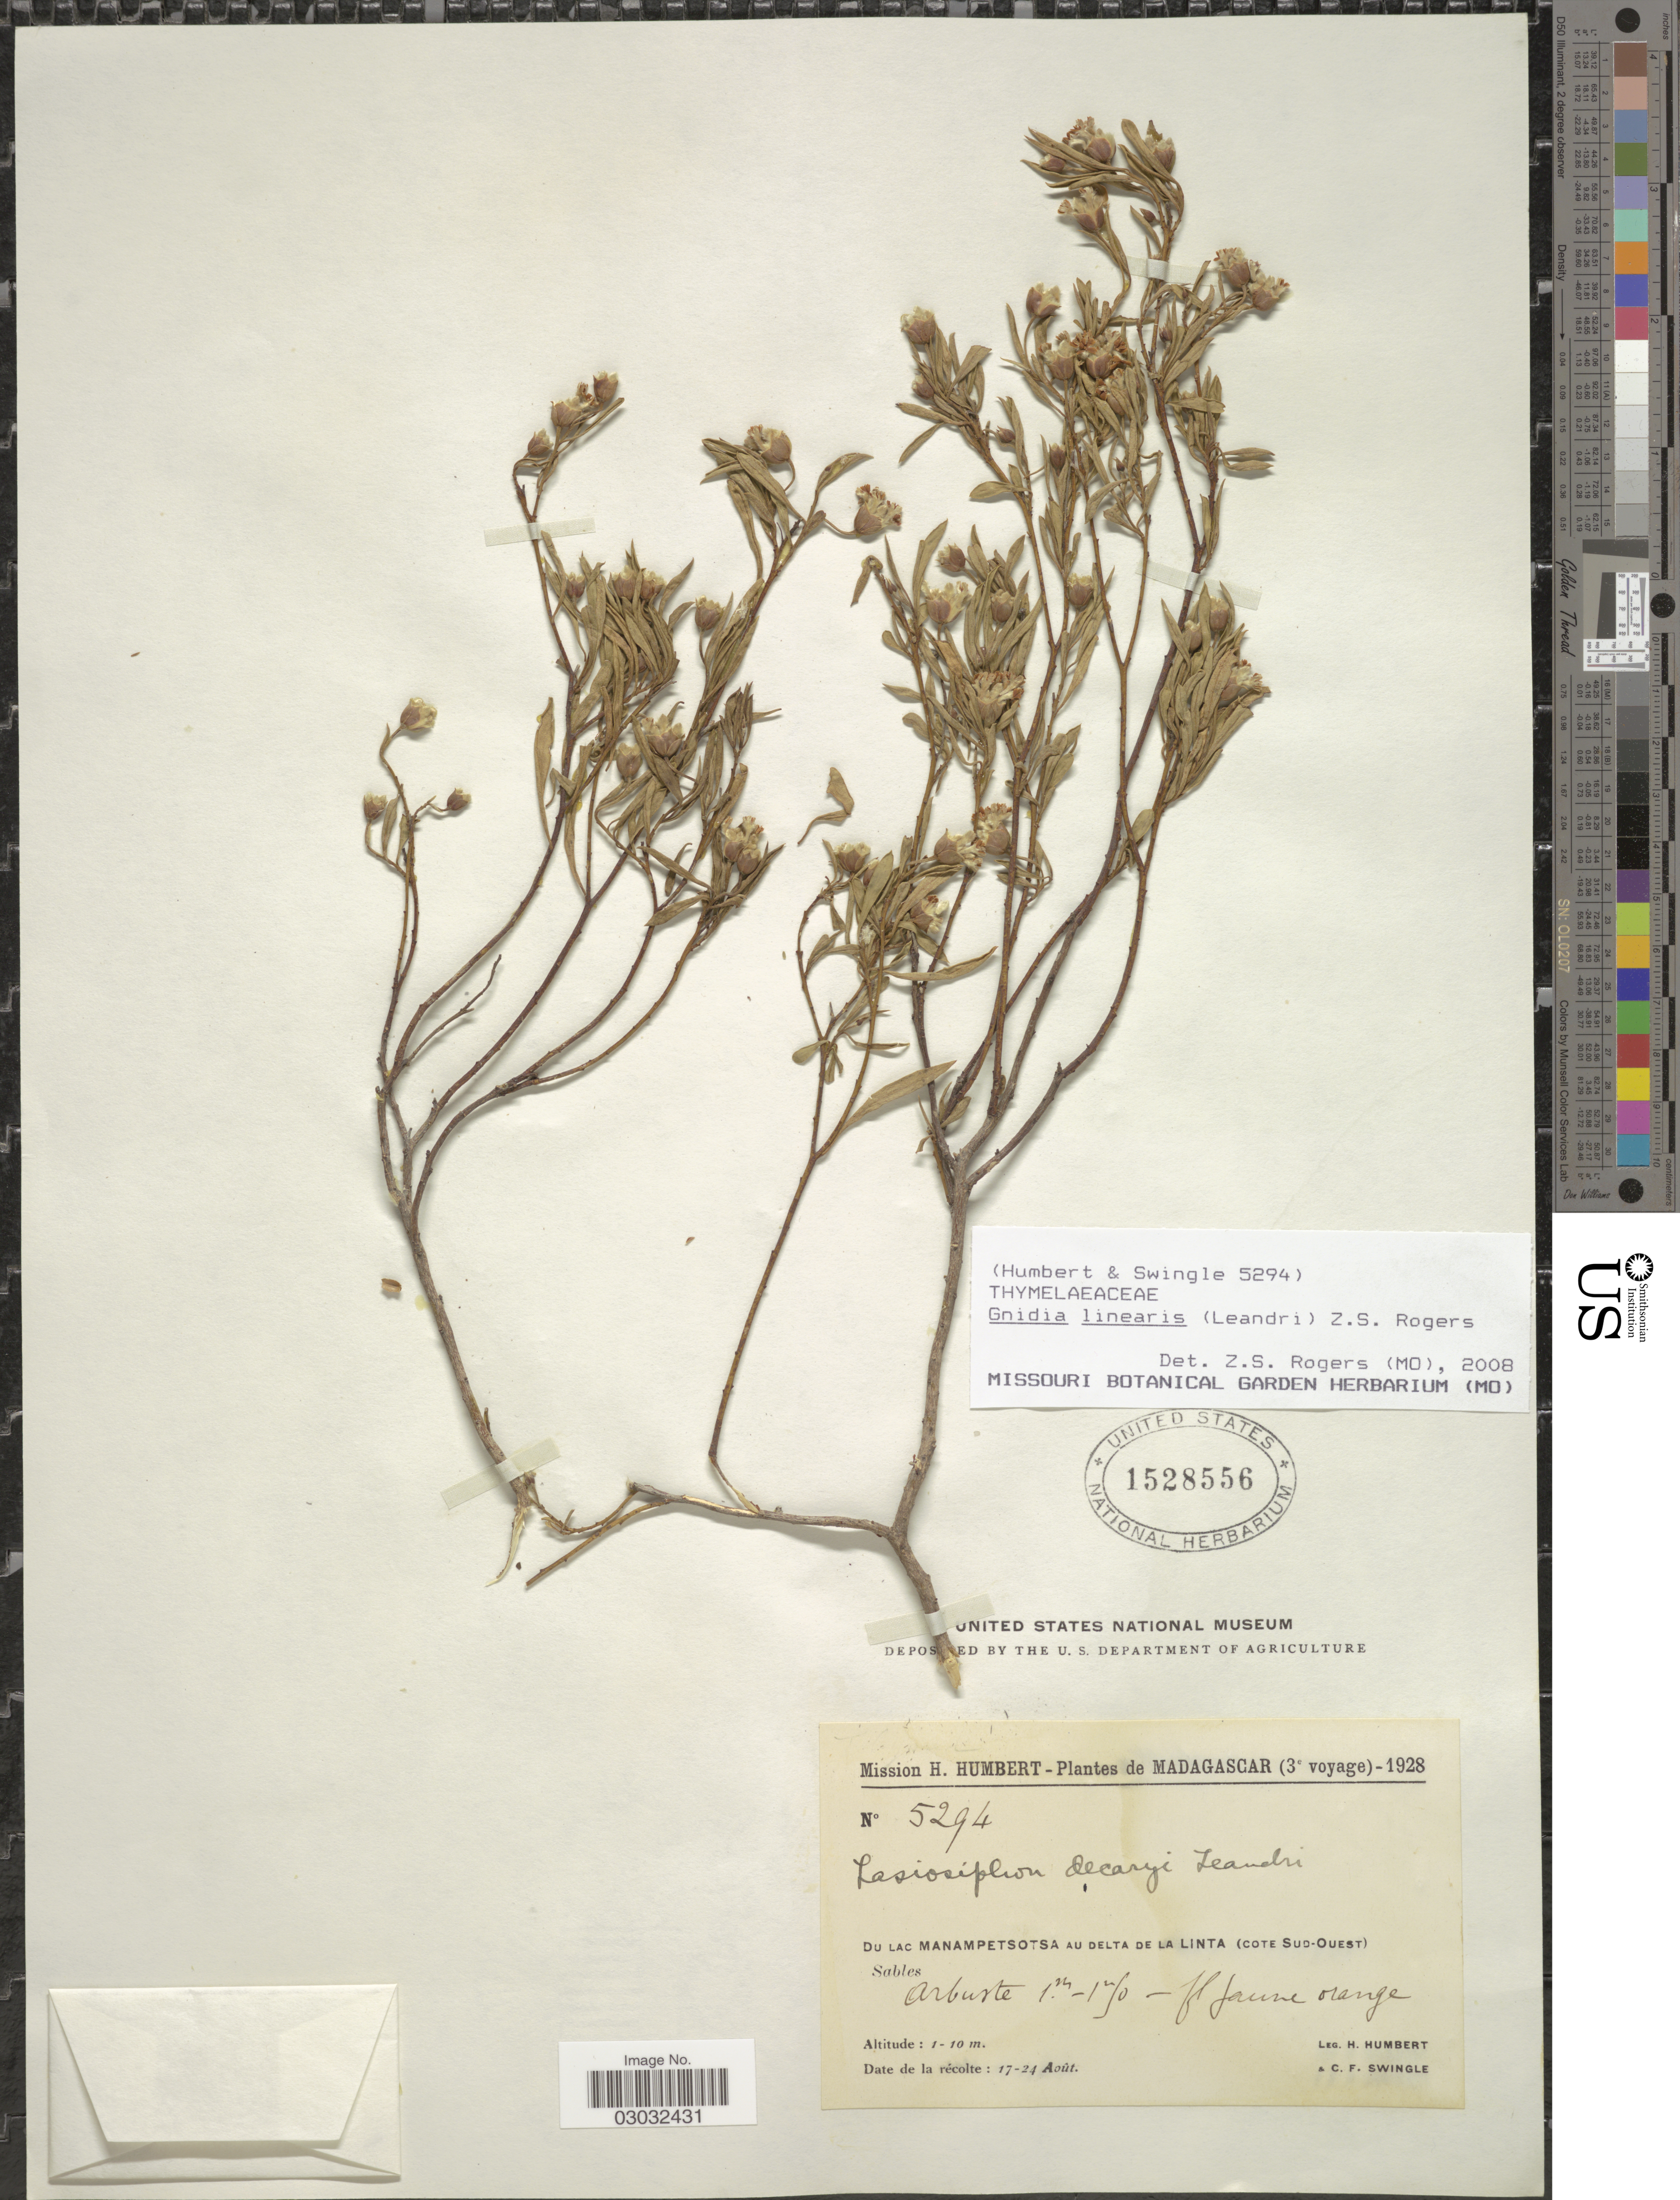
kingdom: Plantae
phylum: Tracheophyta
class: Magnoliopsida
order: Malvales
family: Thymelaeaceae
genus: Lasiosiphon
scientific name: Lasiosiphon decaryi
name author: Leandri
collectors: H. Humbert & C. Swingle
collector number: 5294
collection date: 1928-08-17/1928-08-24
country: Madagascar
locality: Du Lac Manampetsotsa au Delta de la Linta (cote Sud-Ouest).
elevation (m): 1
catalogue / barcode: US 1528556